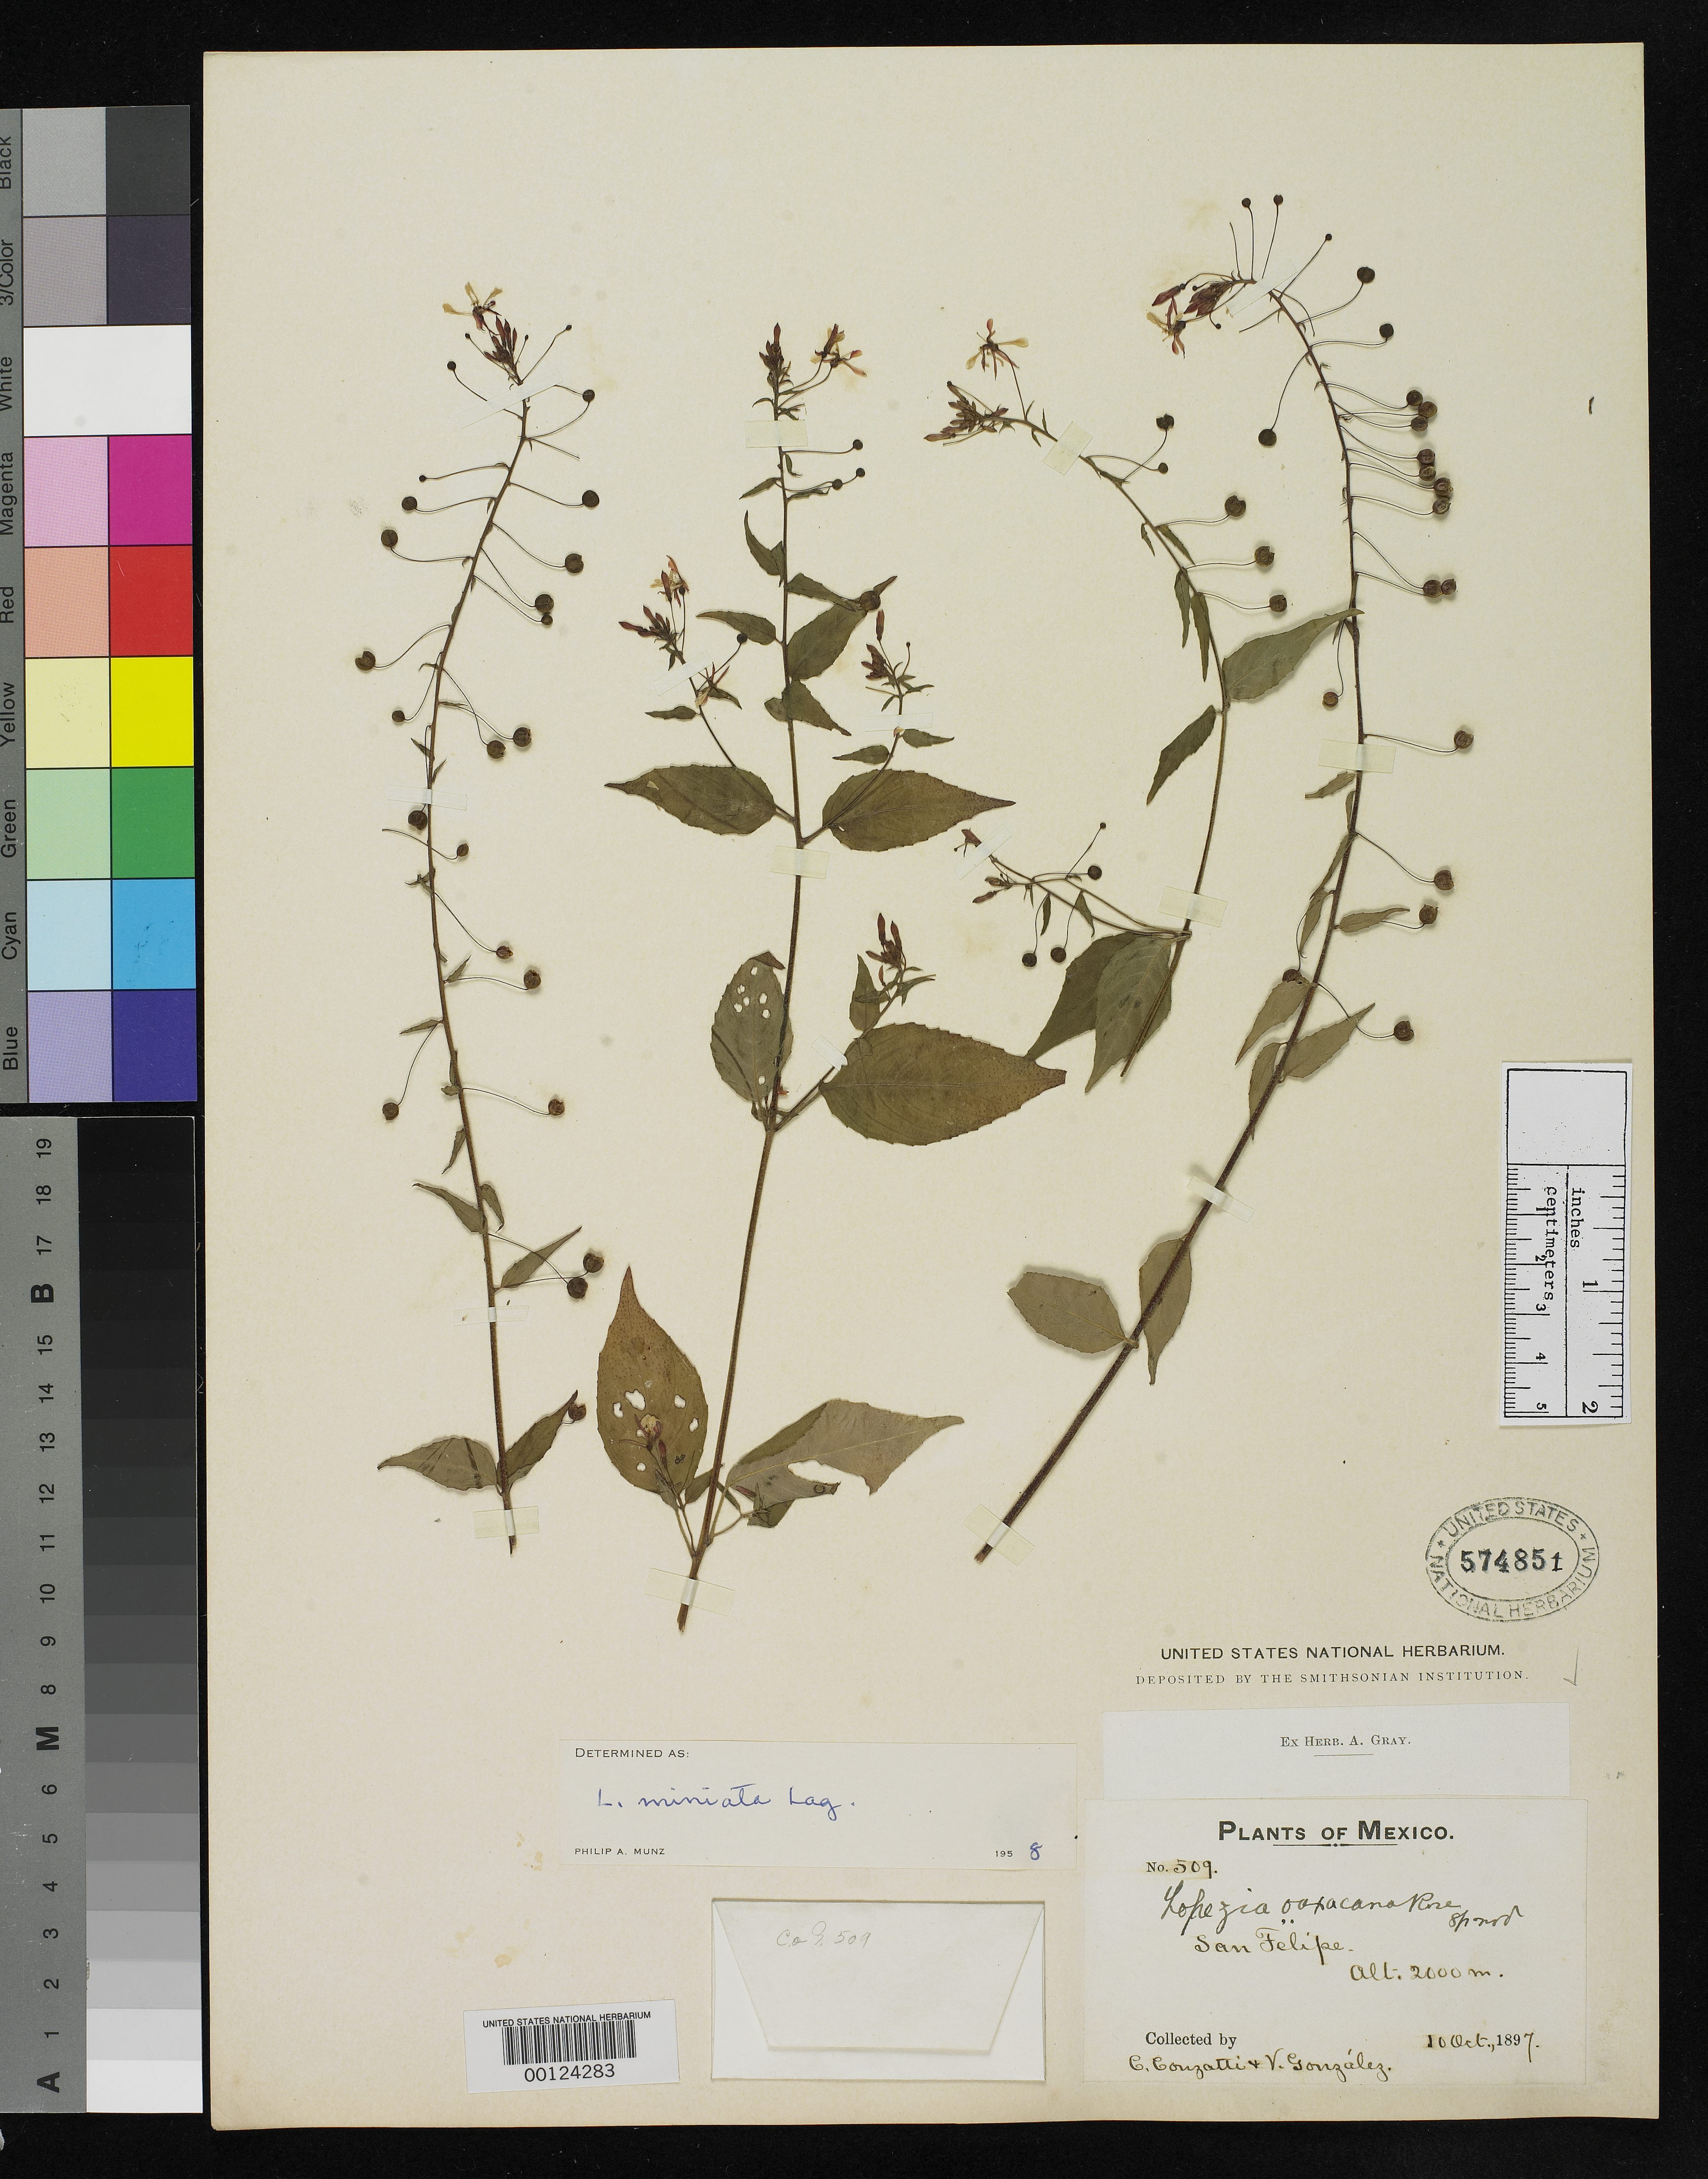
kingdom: Plantae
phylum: Tracheophyta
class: Magnoliopsida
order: Myrtales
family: Onagraceae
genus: Lopezia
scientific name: Lopezia oaxacana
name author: Rose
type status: Holotype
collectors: C. Conzatti & V. Gonzalez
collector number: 509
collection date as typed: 10 Oct 1897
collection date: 1897-10-10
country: Mexico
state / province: Oaxaca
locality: San Felipe.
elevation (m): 2000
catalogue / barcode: US 574851